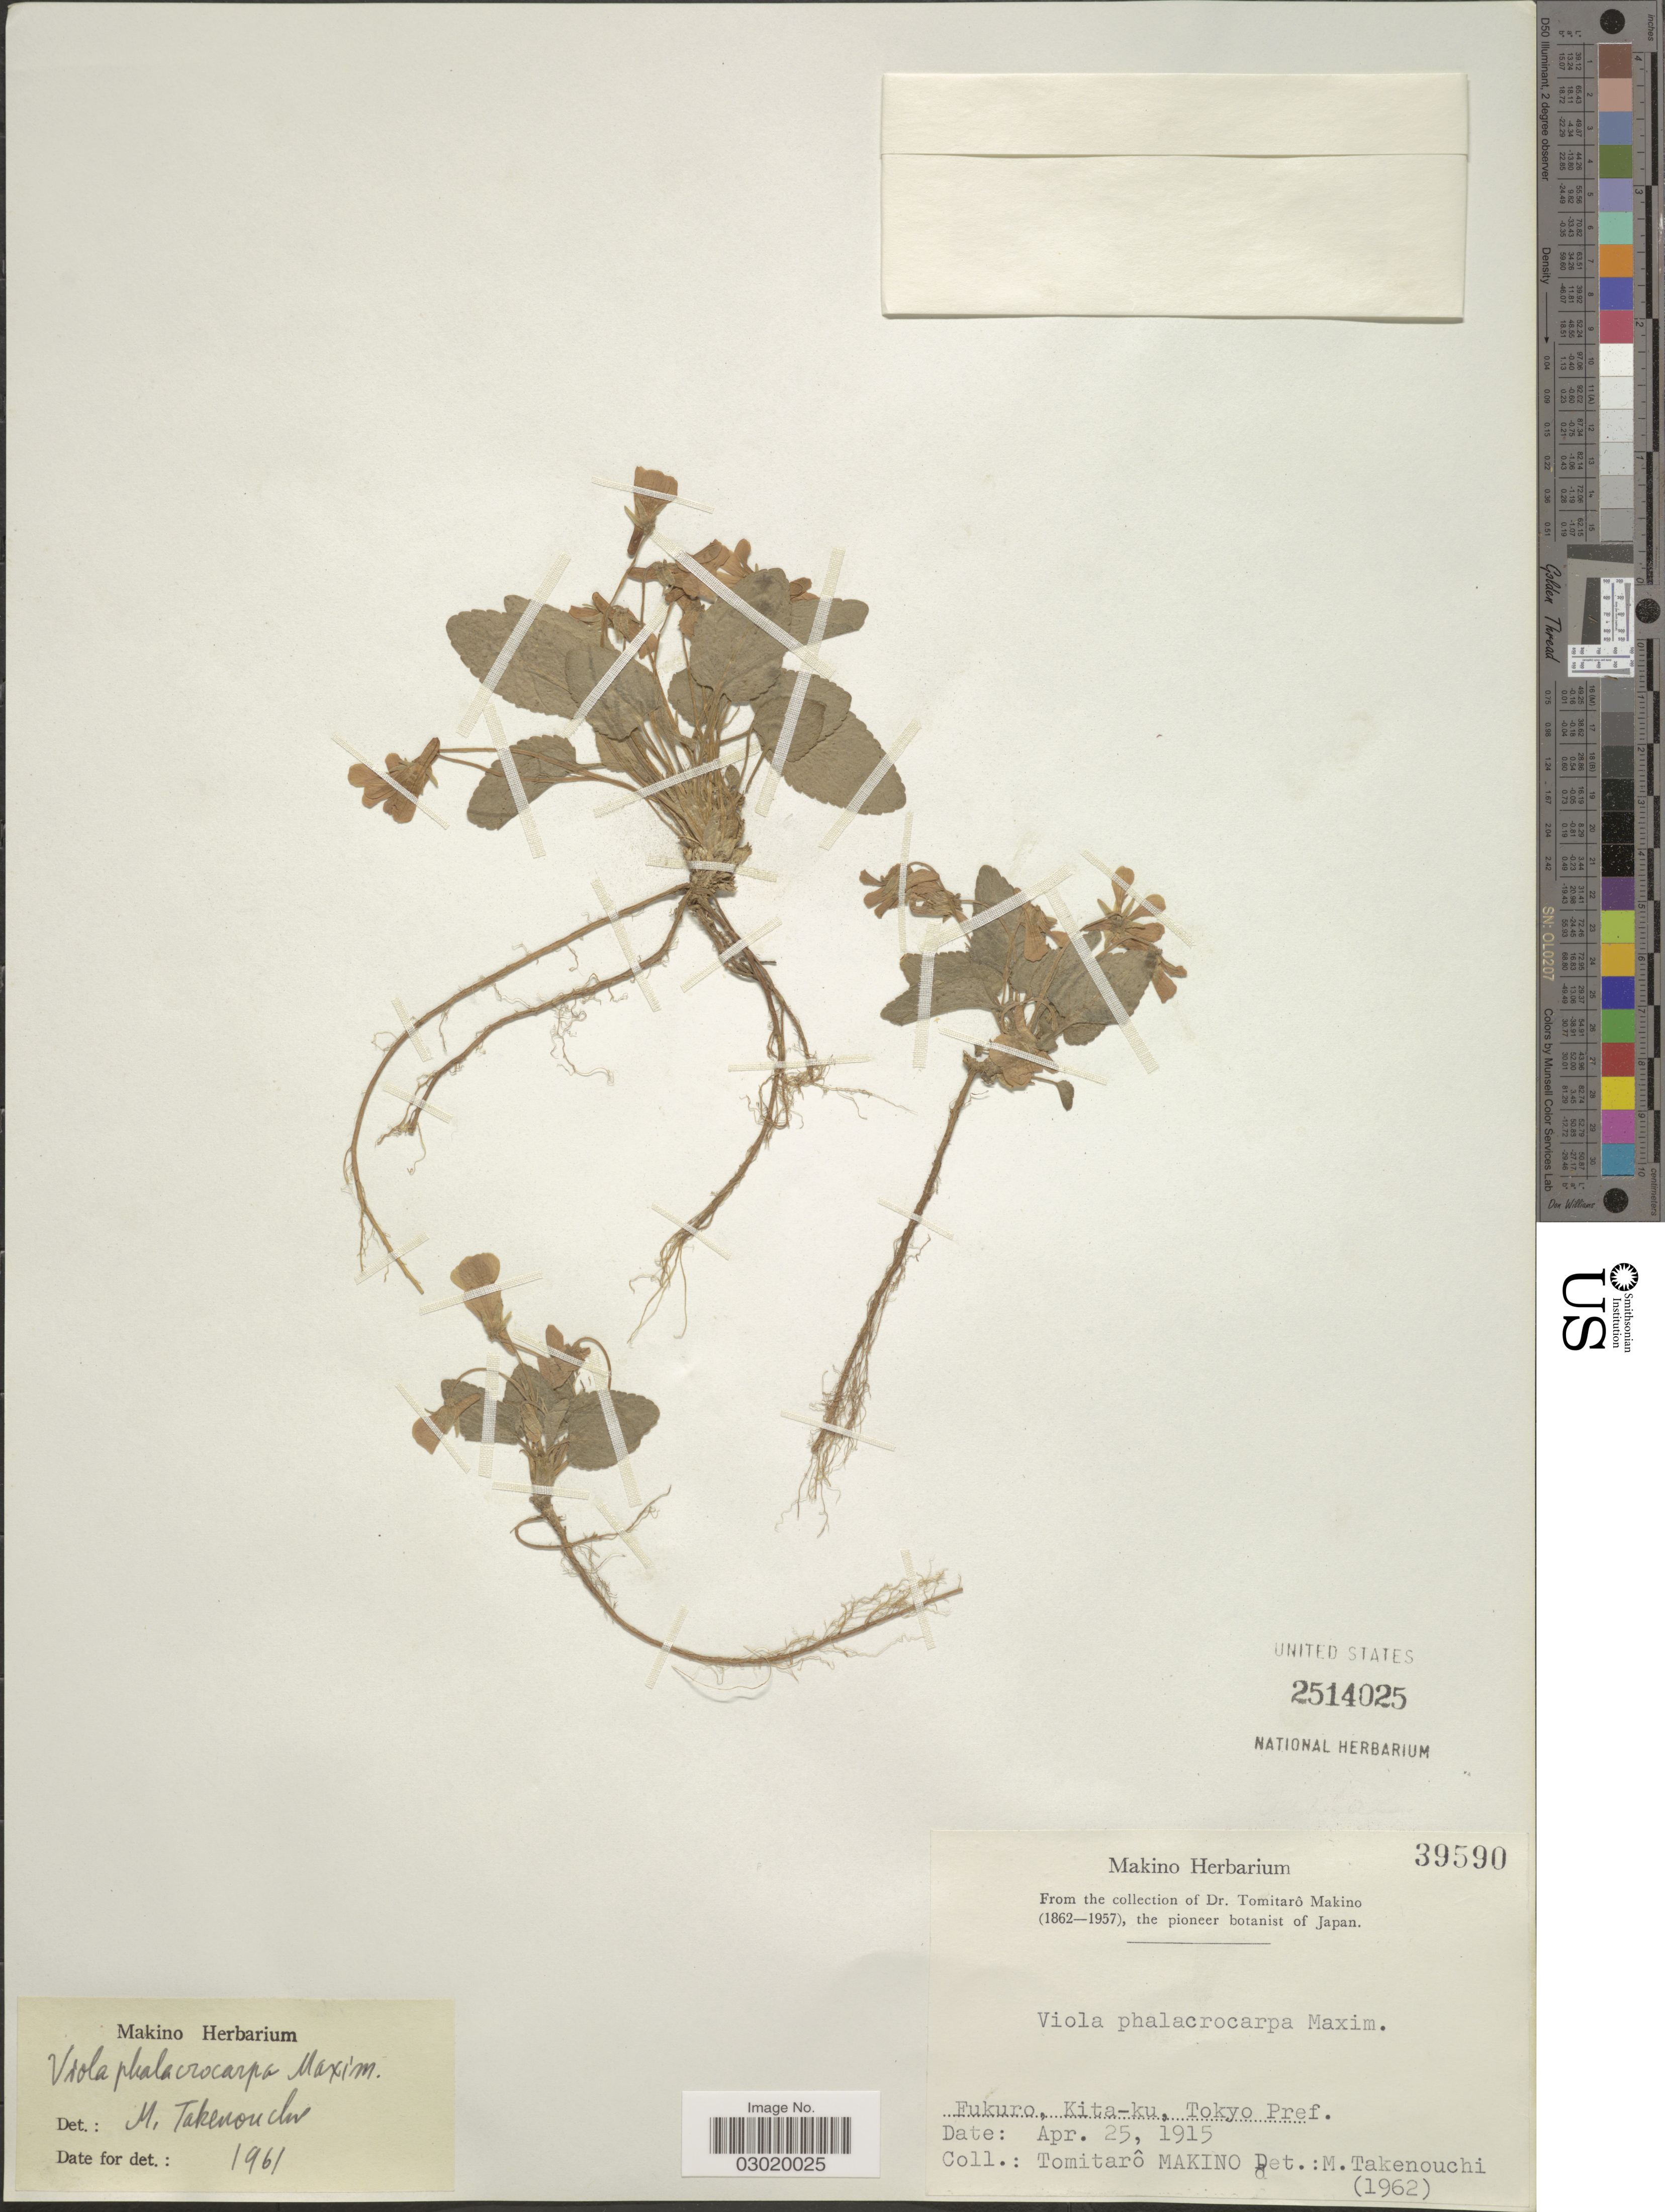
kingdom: Plantae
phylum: Tracheophyta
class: Magnoliopsida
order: Malpighiales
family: Violaceae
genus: Viola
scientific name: Viola phalacrocarpa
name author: Maxim.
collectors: T. Makino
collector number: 39590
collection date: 1915-04-25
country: Japan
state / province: Tokyo, Federal City of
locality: Fukuro, Kita-ku, Tokyo Pref.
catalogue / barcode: US 2514025